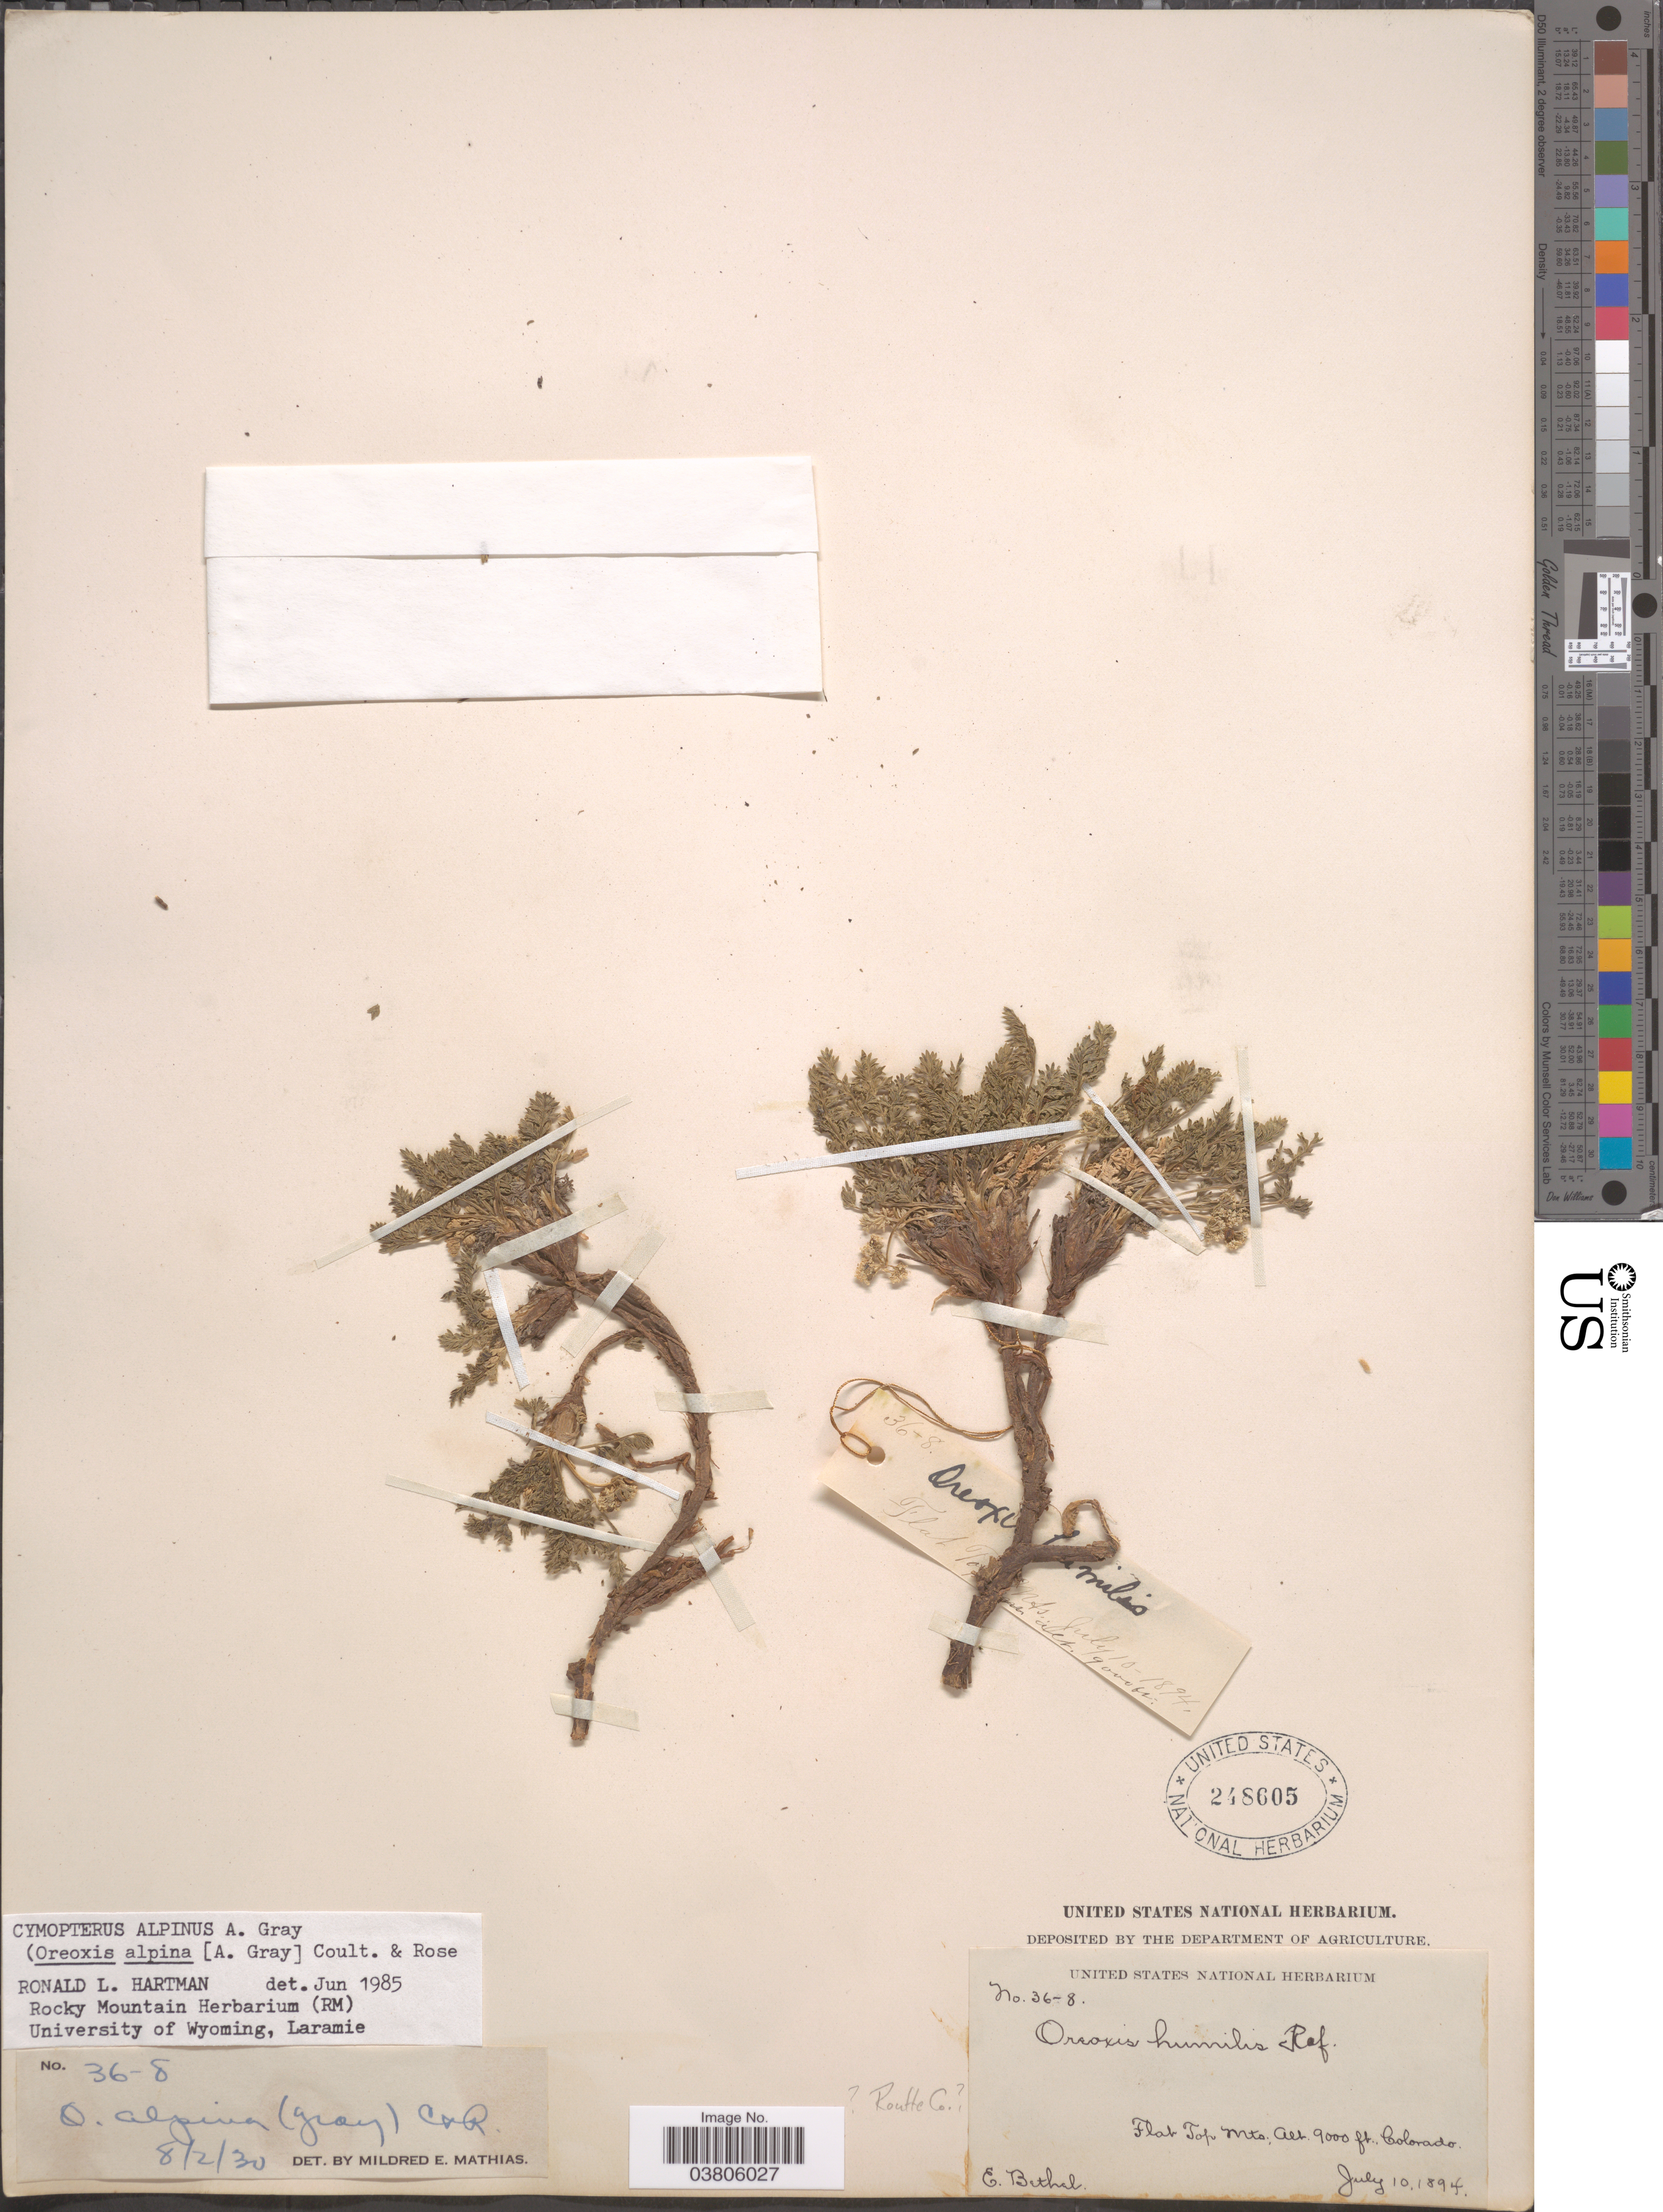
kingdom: Plantae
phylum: Tracheophyta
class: Magnoliopsida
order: Apiales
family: Apiaceae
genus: Cymopterus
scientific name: Cymopterus alpinus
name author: A. Gray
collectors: E. Bethel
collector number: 36-8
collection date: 1894-07-10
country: United States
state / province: Colorado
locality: Routte Co. Flat Top Mts.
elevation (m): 2743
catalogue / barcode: US 248605